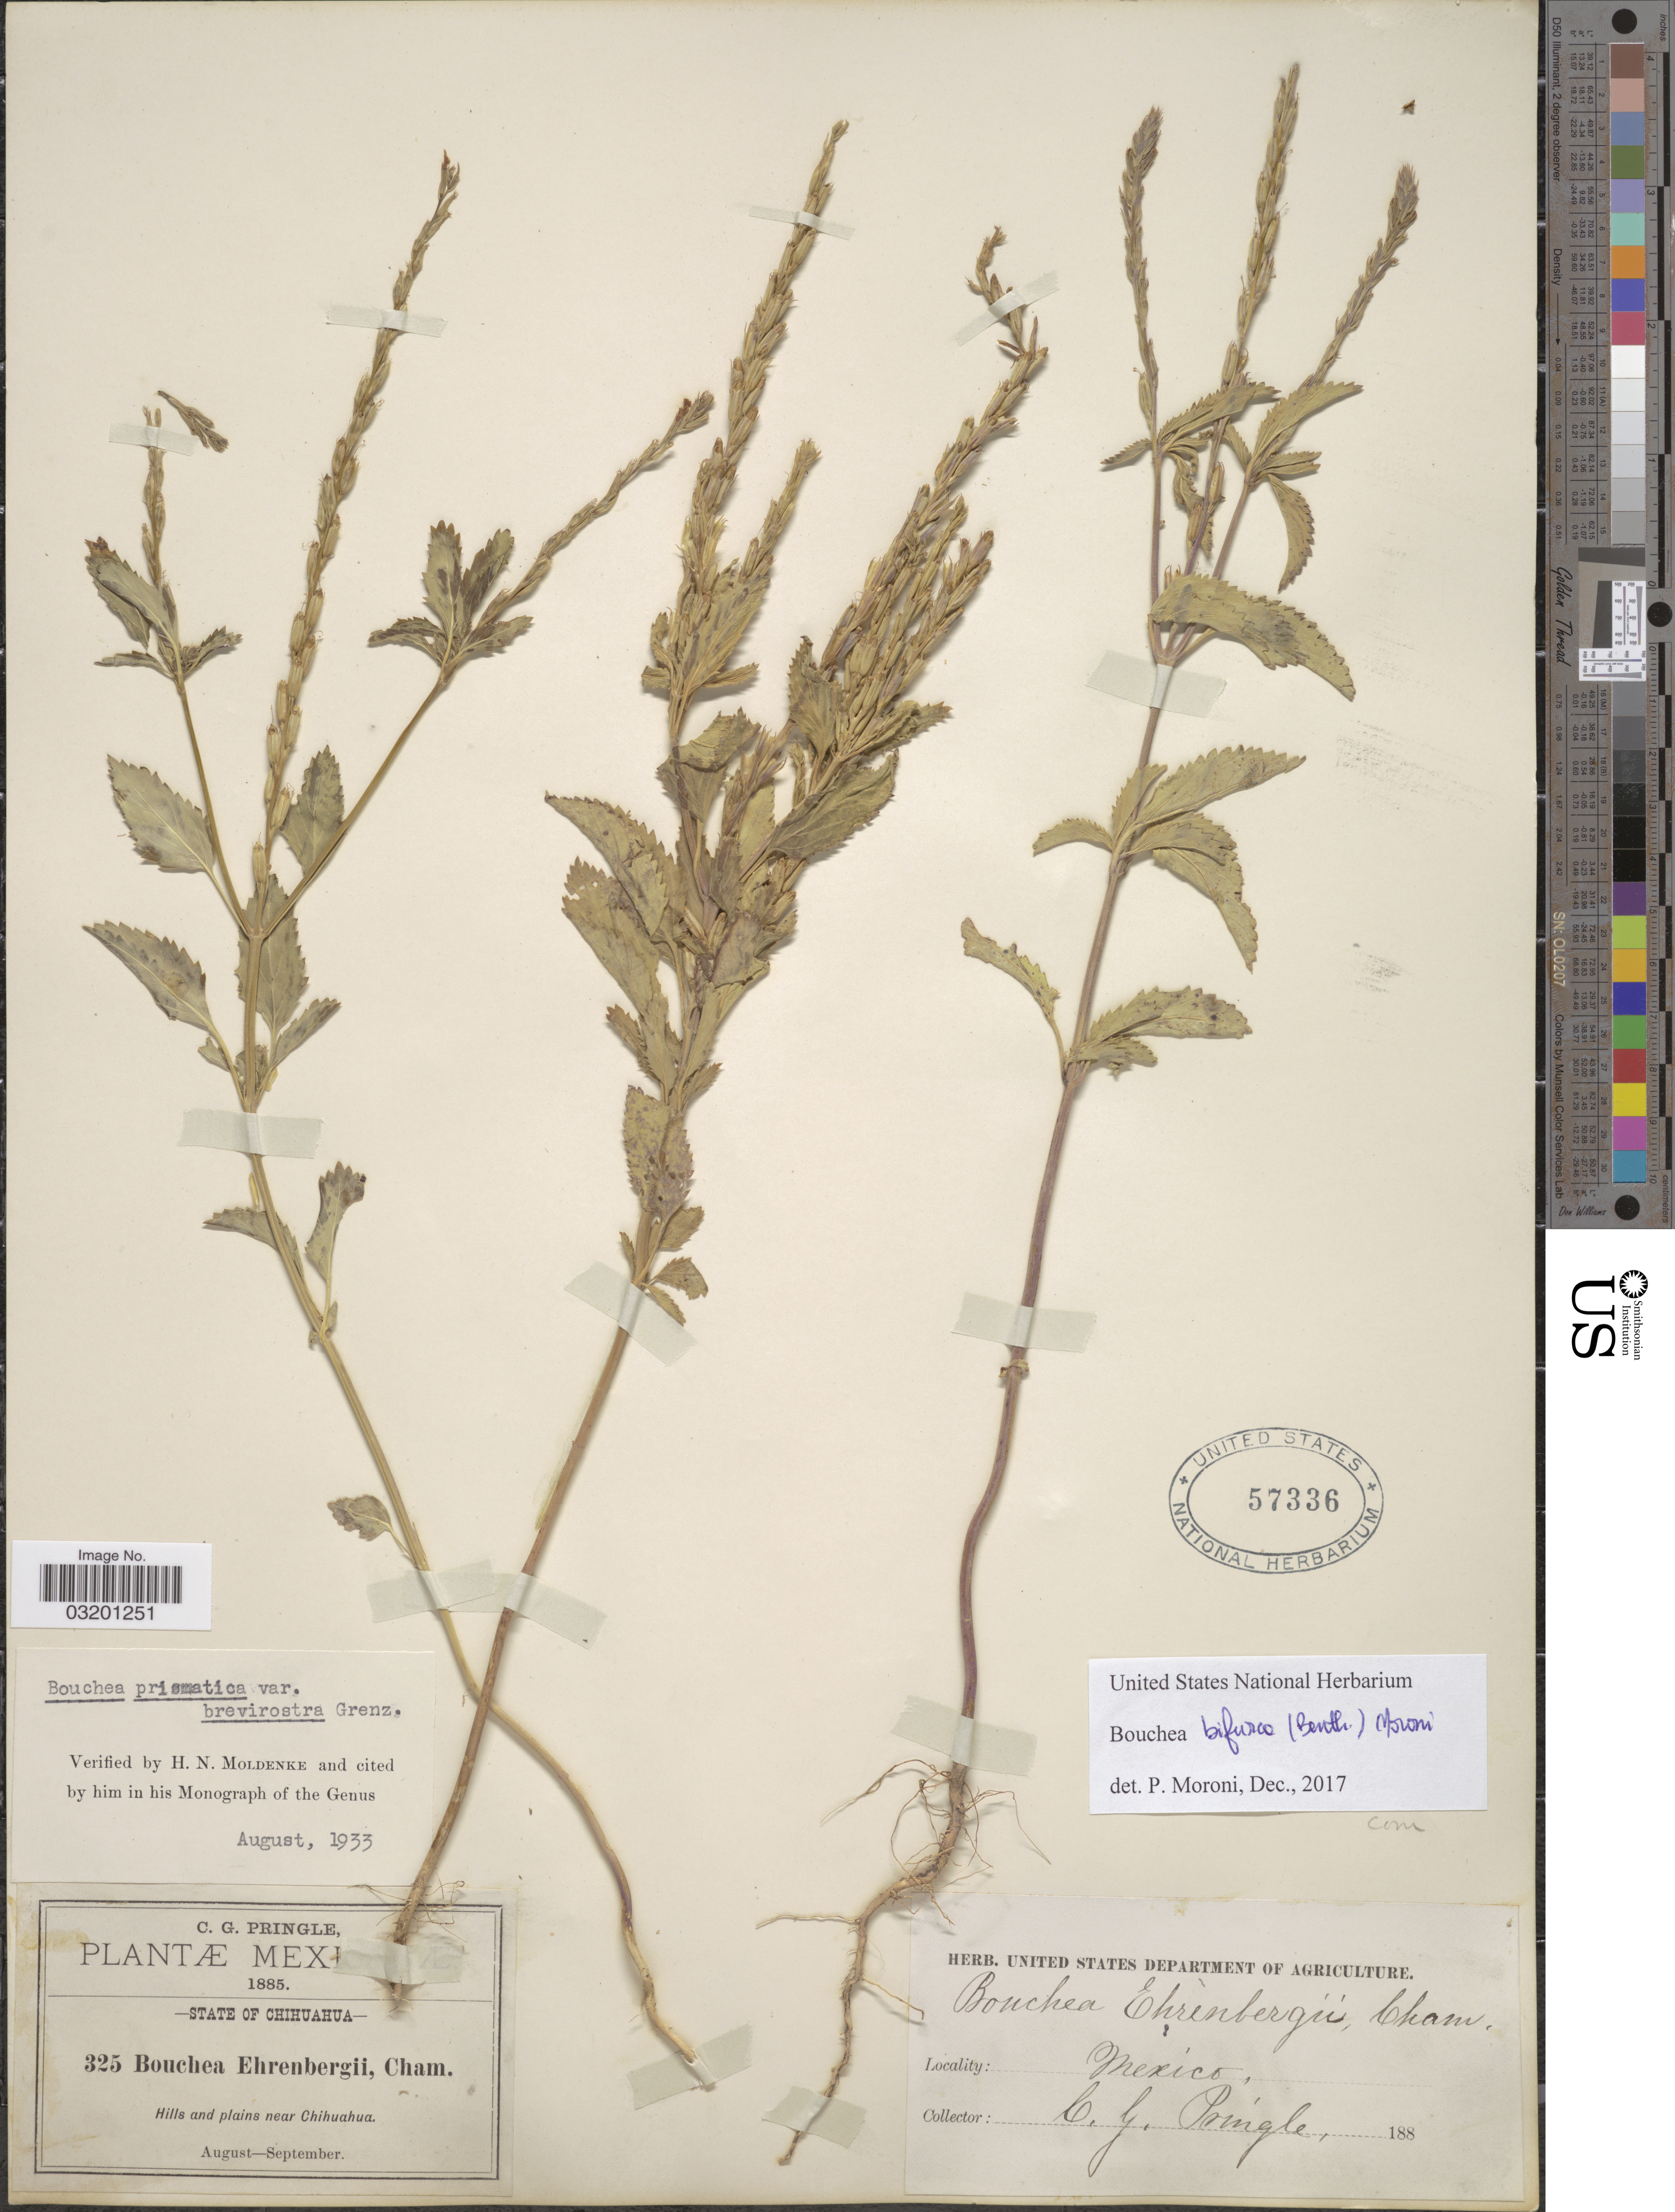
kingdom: Plantae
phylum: Tracheophyta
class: Magnoliopsida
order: Lamiales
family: Verbenaceae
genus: Bouchea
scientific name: Bouchea bifurca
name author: (Benth.) P. Moroni & N. O'Leary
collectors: C. G. Pringle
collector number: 325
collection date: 1885-08/1885-09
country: Mexico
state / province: Chihuahua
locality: Hills and plains near Chihuahua.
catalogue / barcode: US 57336